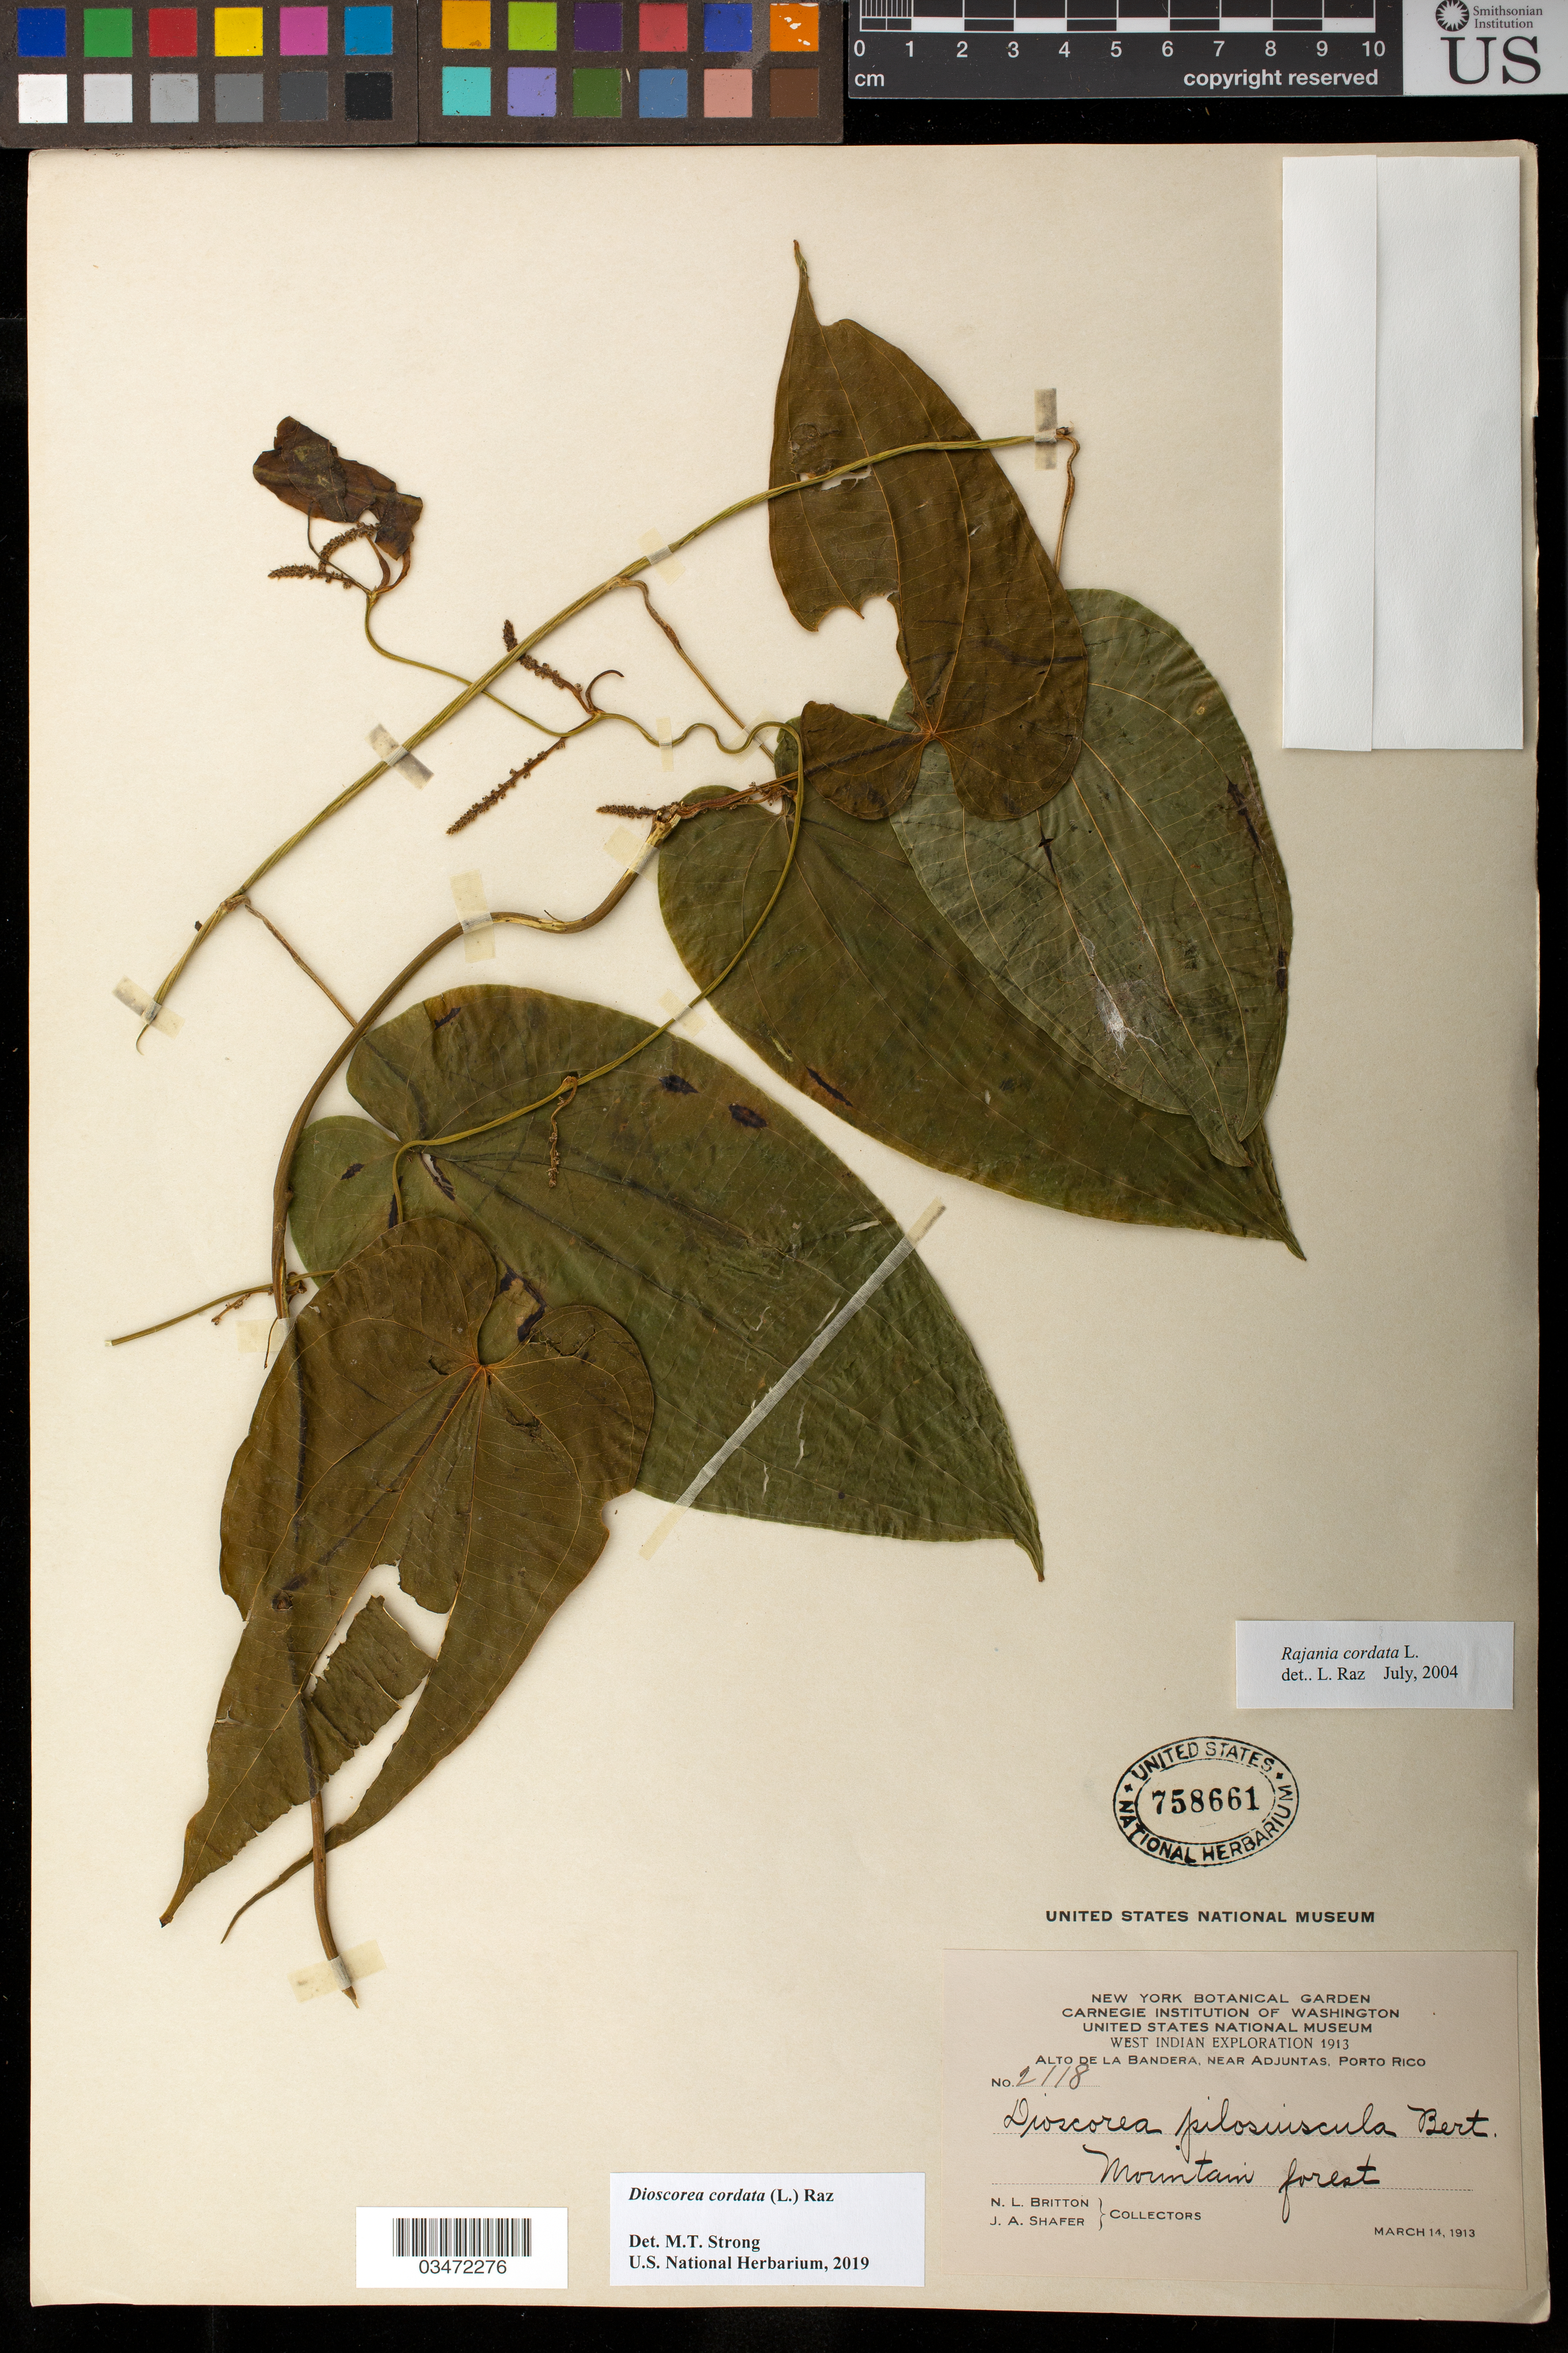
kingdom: Plantae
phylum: Tracheophyta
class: Liliopsida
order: Dioscoreales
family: Dioscoreaceae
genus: Dioscorea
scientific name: Dioscorea cordata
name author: (L.) Raz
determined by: Strong, M. T., (US), Smithsonian Institution - National Museum of Natural History (UNITED STATES)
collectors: N. Britton & J. A. Shafer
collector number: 2118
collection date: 1913-03-14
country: Puerto Rico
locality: Alto de la Bandera, near Adjuntas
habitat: Mountain forest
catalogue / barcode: US 758661